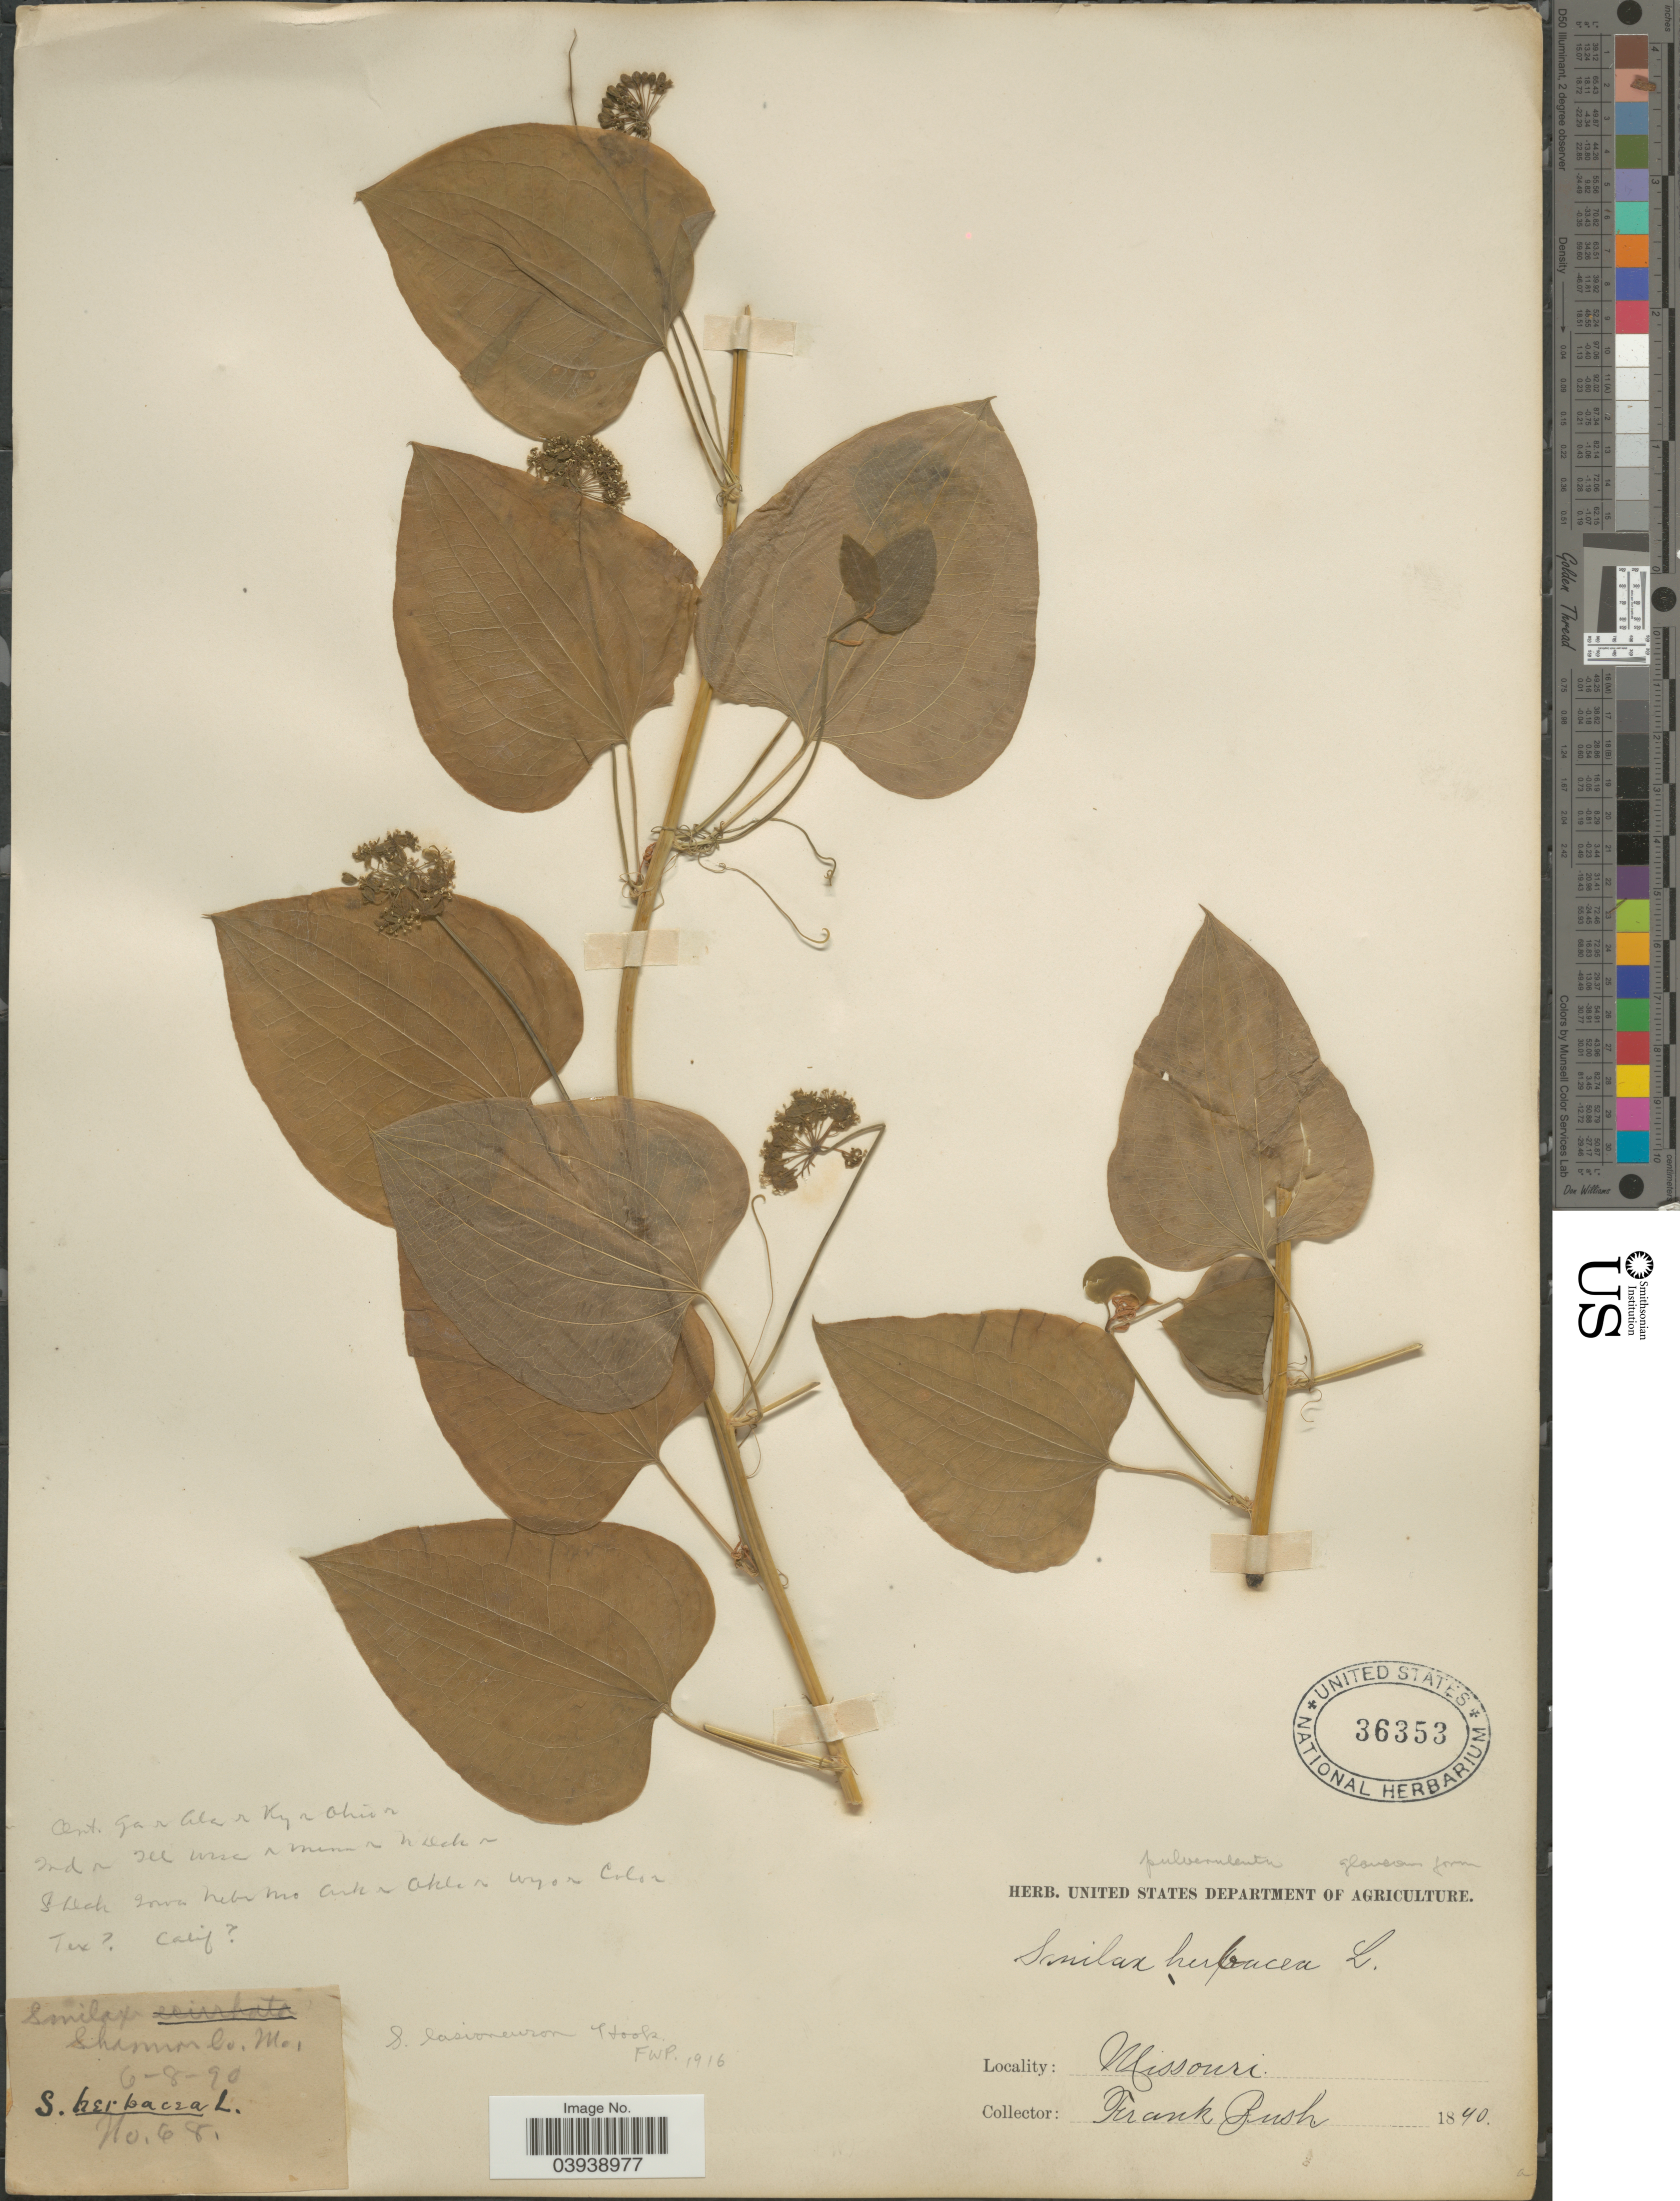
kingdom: Plantae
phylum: Tracheophyta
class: Liliopsida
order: Liliales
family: Smilacaceae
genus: Smilax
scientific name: Smilax pulverulenta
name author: Michx.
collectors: F. Bush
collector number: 68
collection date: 1890-06-08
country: United States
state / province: Missouri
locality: Shannon Co.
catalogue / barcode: US 36353